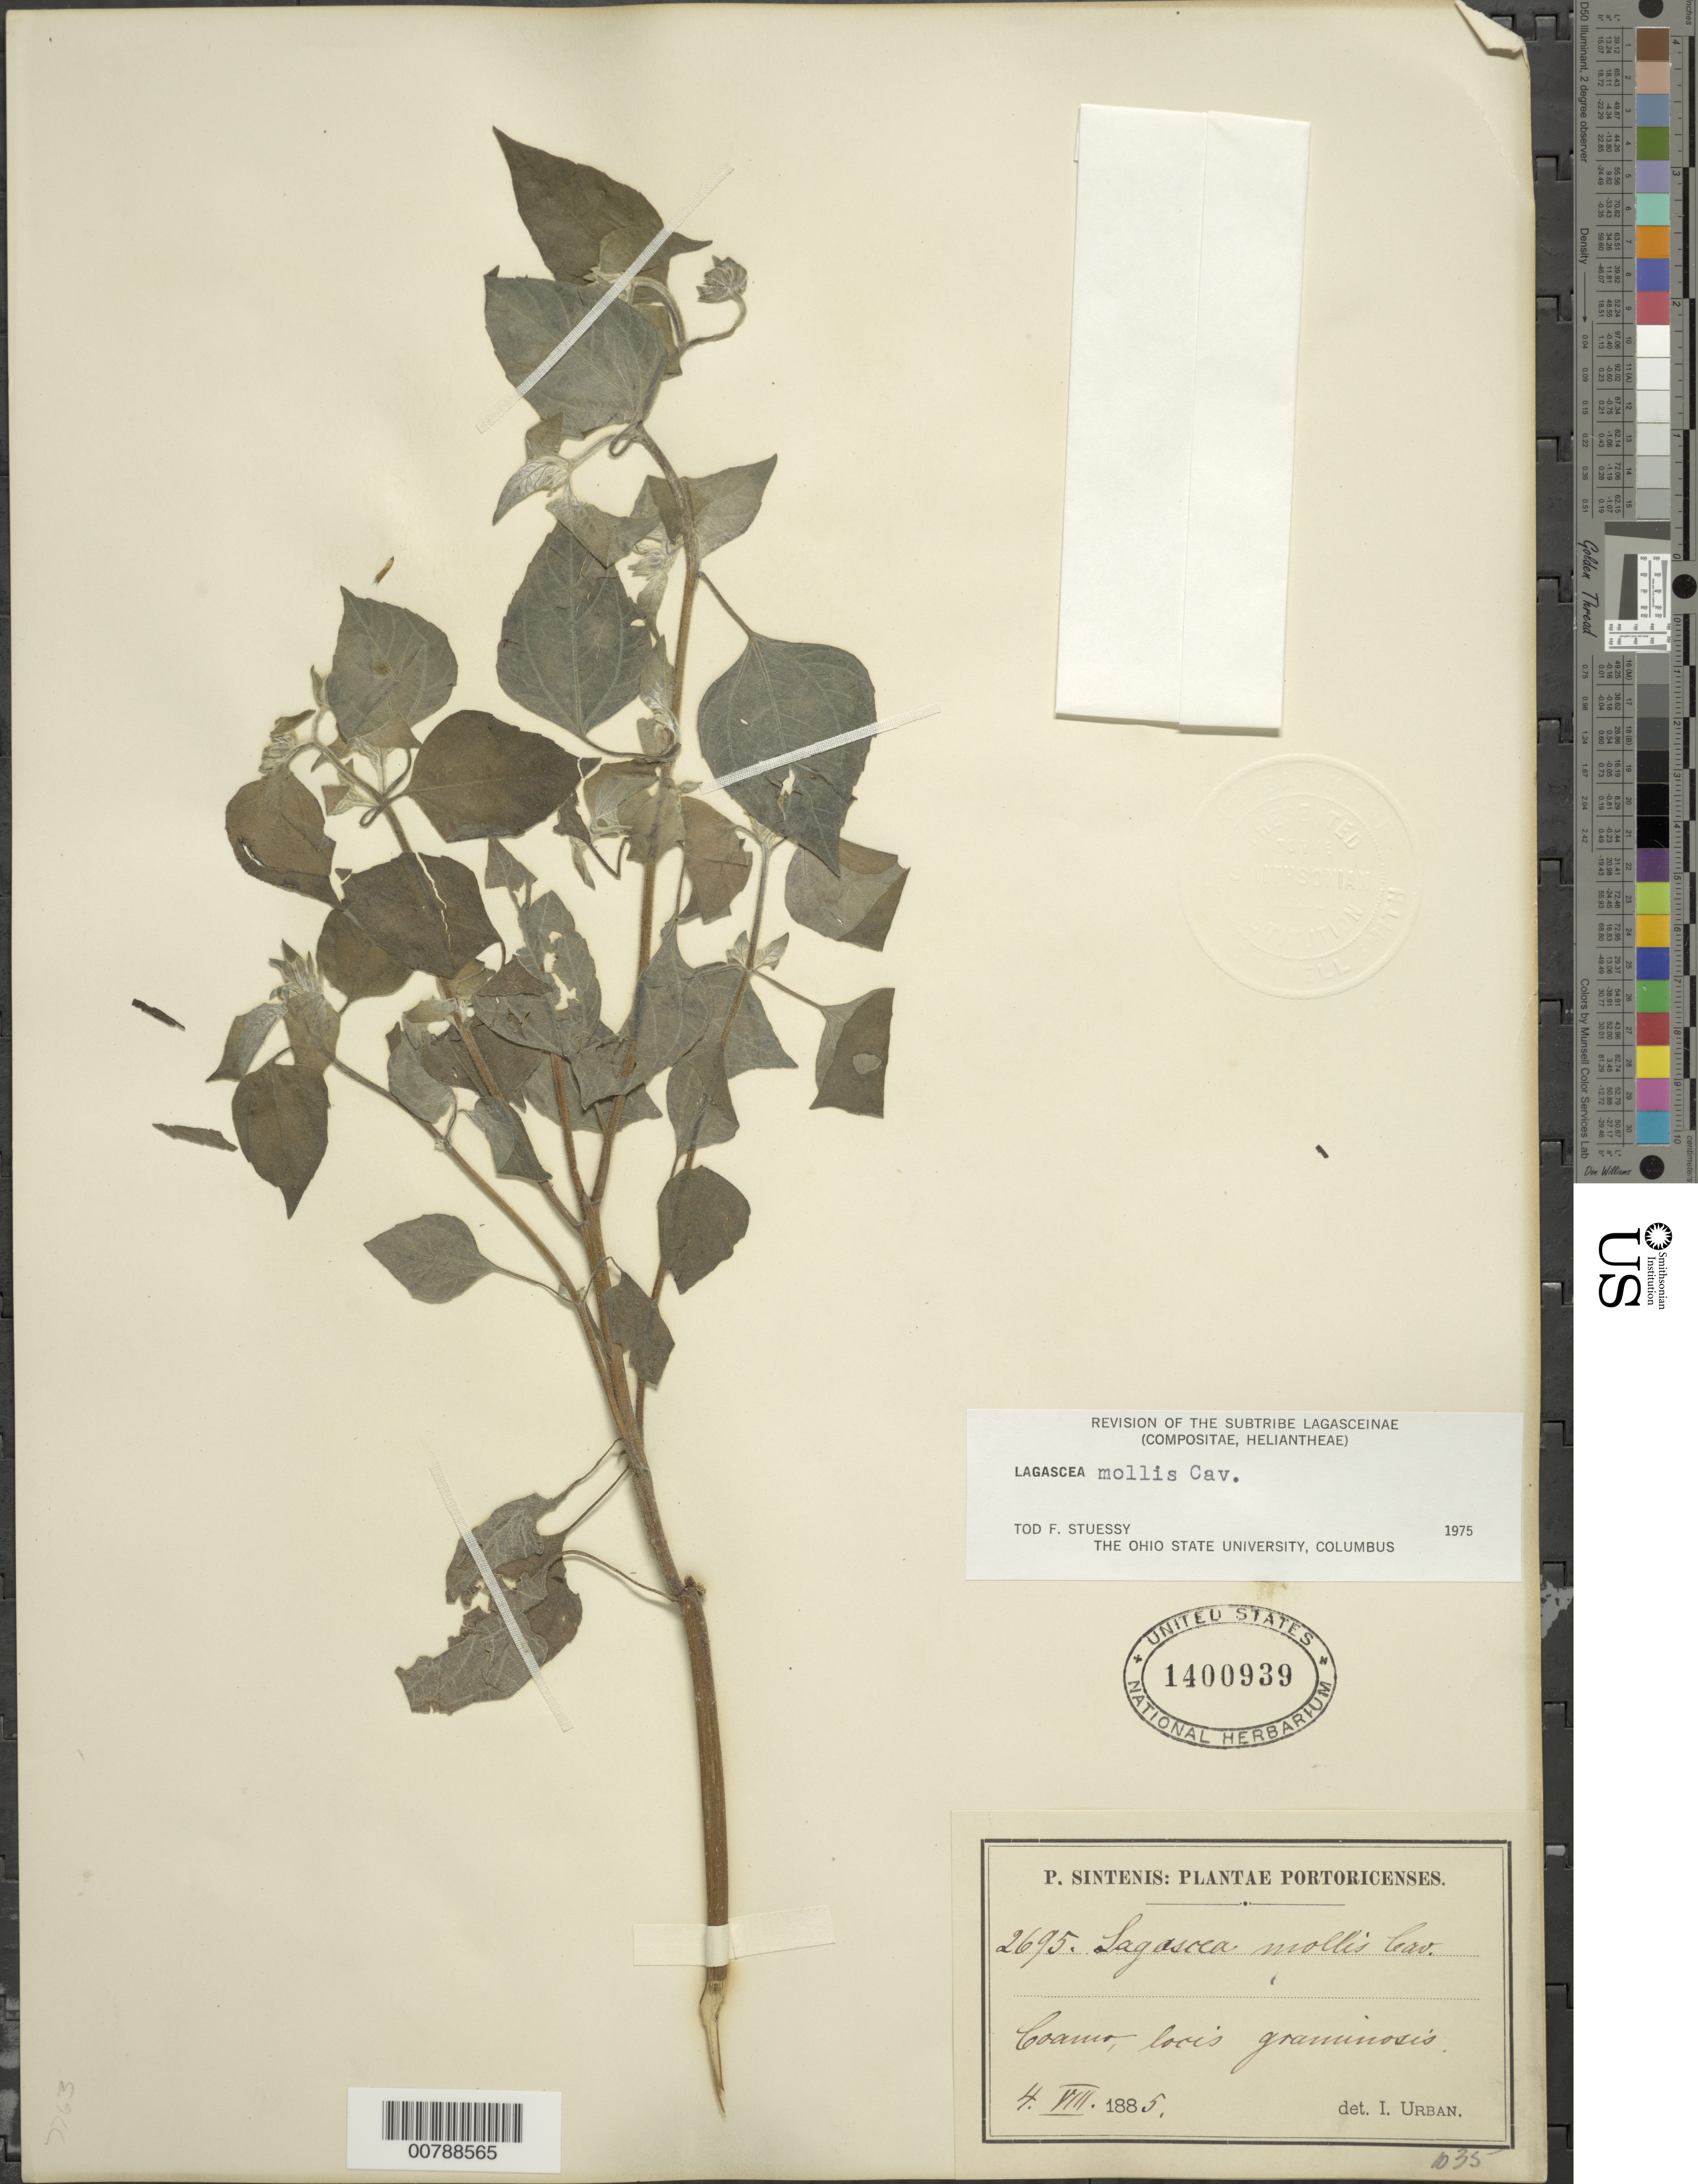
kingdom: Plantae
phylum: Tracheophyta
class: Magnoliopsida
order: Asterales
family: Asteraceae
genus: Lagascea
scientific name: Lagascea mollis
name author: Cav.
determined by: Stuessy, T. F.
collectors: P. Sintenis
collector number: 2695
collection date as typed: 04 Aug 1885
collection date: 1885-08-04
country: Puerto Rico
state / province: Coamo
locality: Coamo, locis graminosis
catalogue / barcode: US 1400939